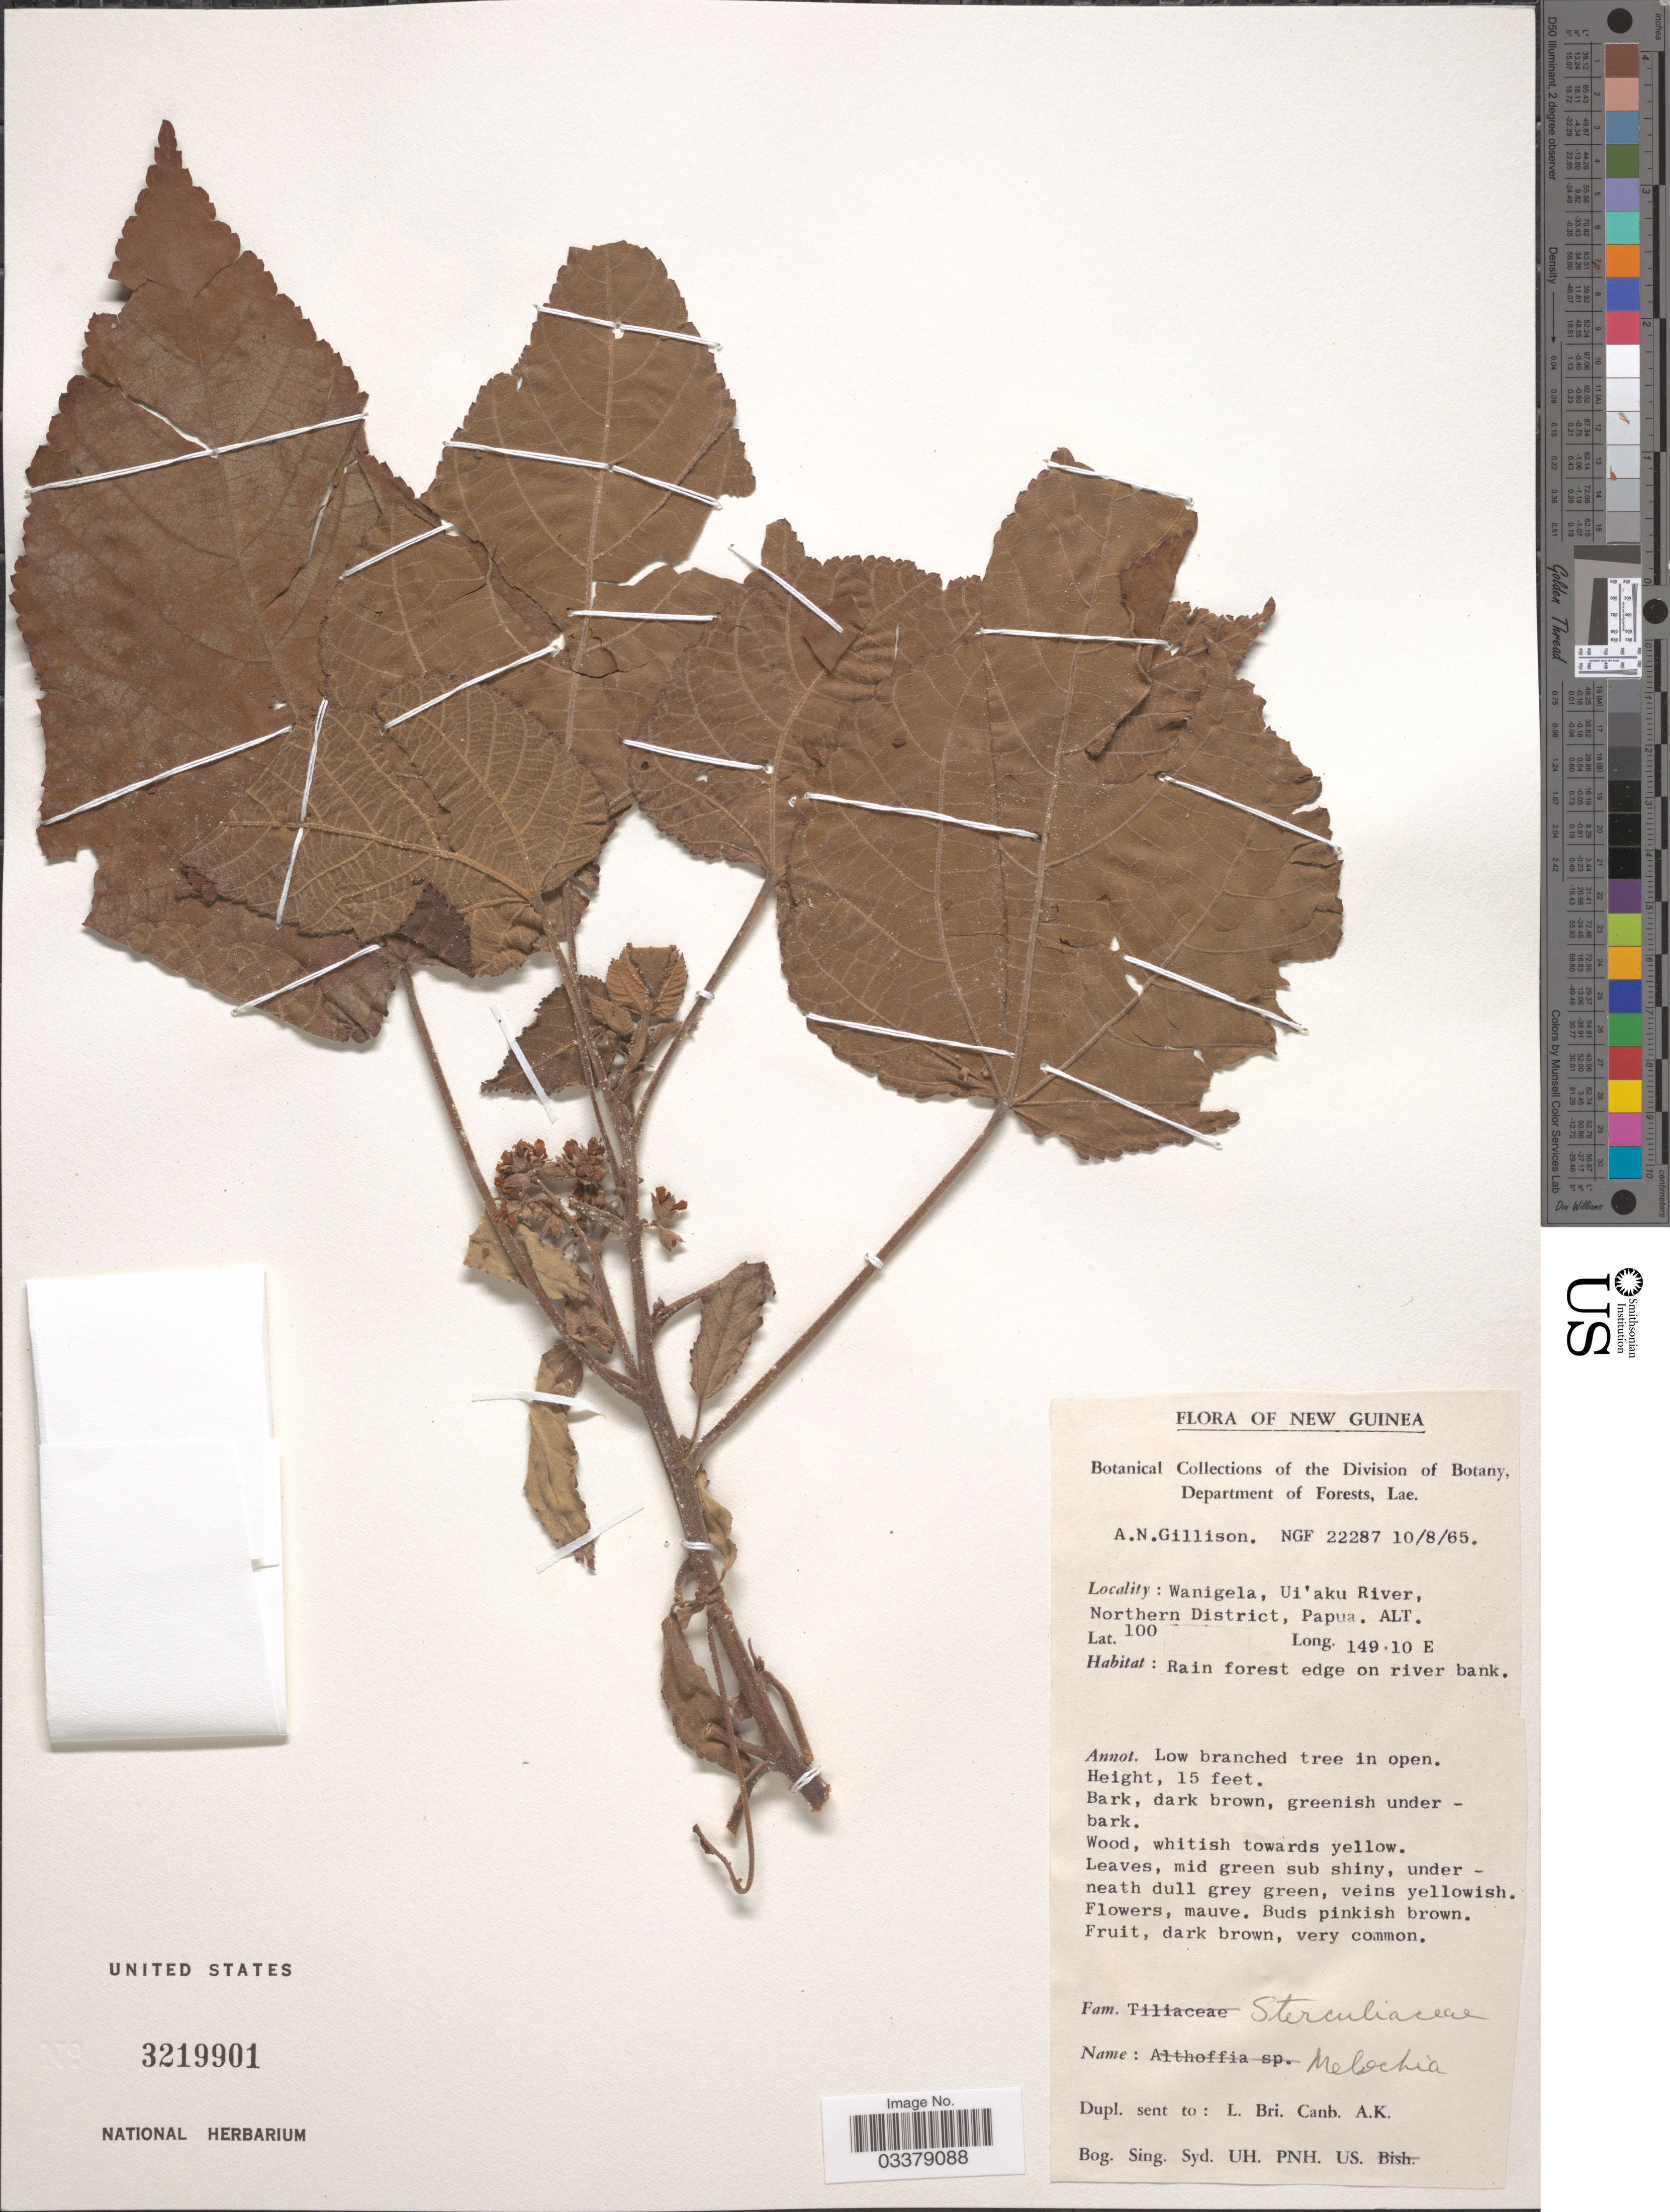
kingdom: Plantae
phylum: Tracheophyta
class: Magnoliopsida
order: Malvales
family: Malvaceae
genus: Melochia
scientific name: Melochia sp.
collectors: A. Gillison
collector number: NGF22287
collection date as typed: Transcribed d/m/y: 10/8/65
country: Papua New Guinea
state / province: Northern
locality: New Guinea. Wanigela, Ui'aku River, Northern District, Papua.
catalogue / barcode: US 3219901